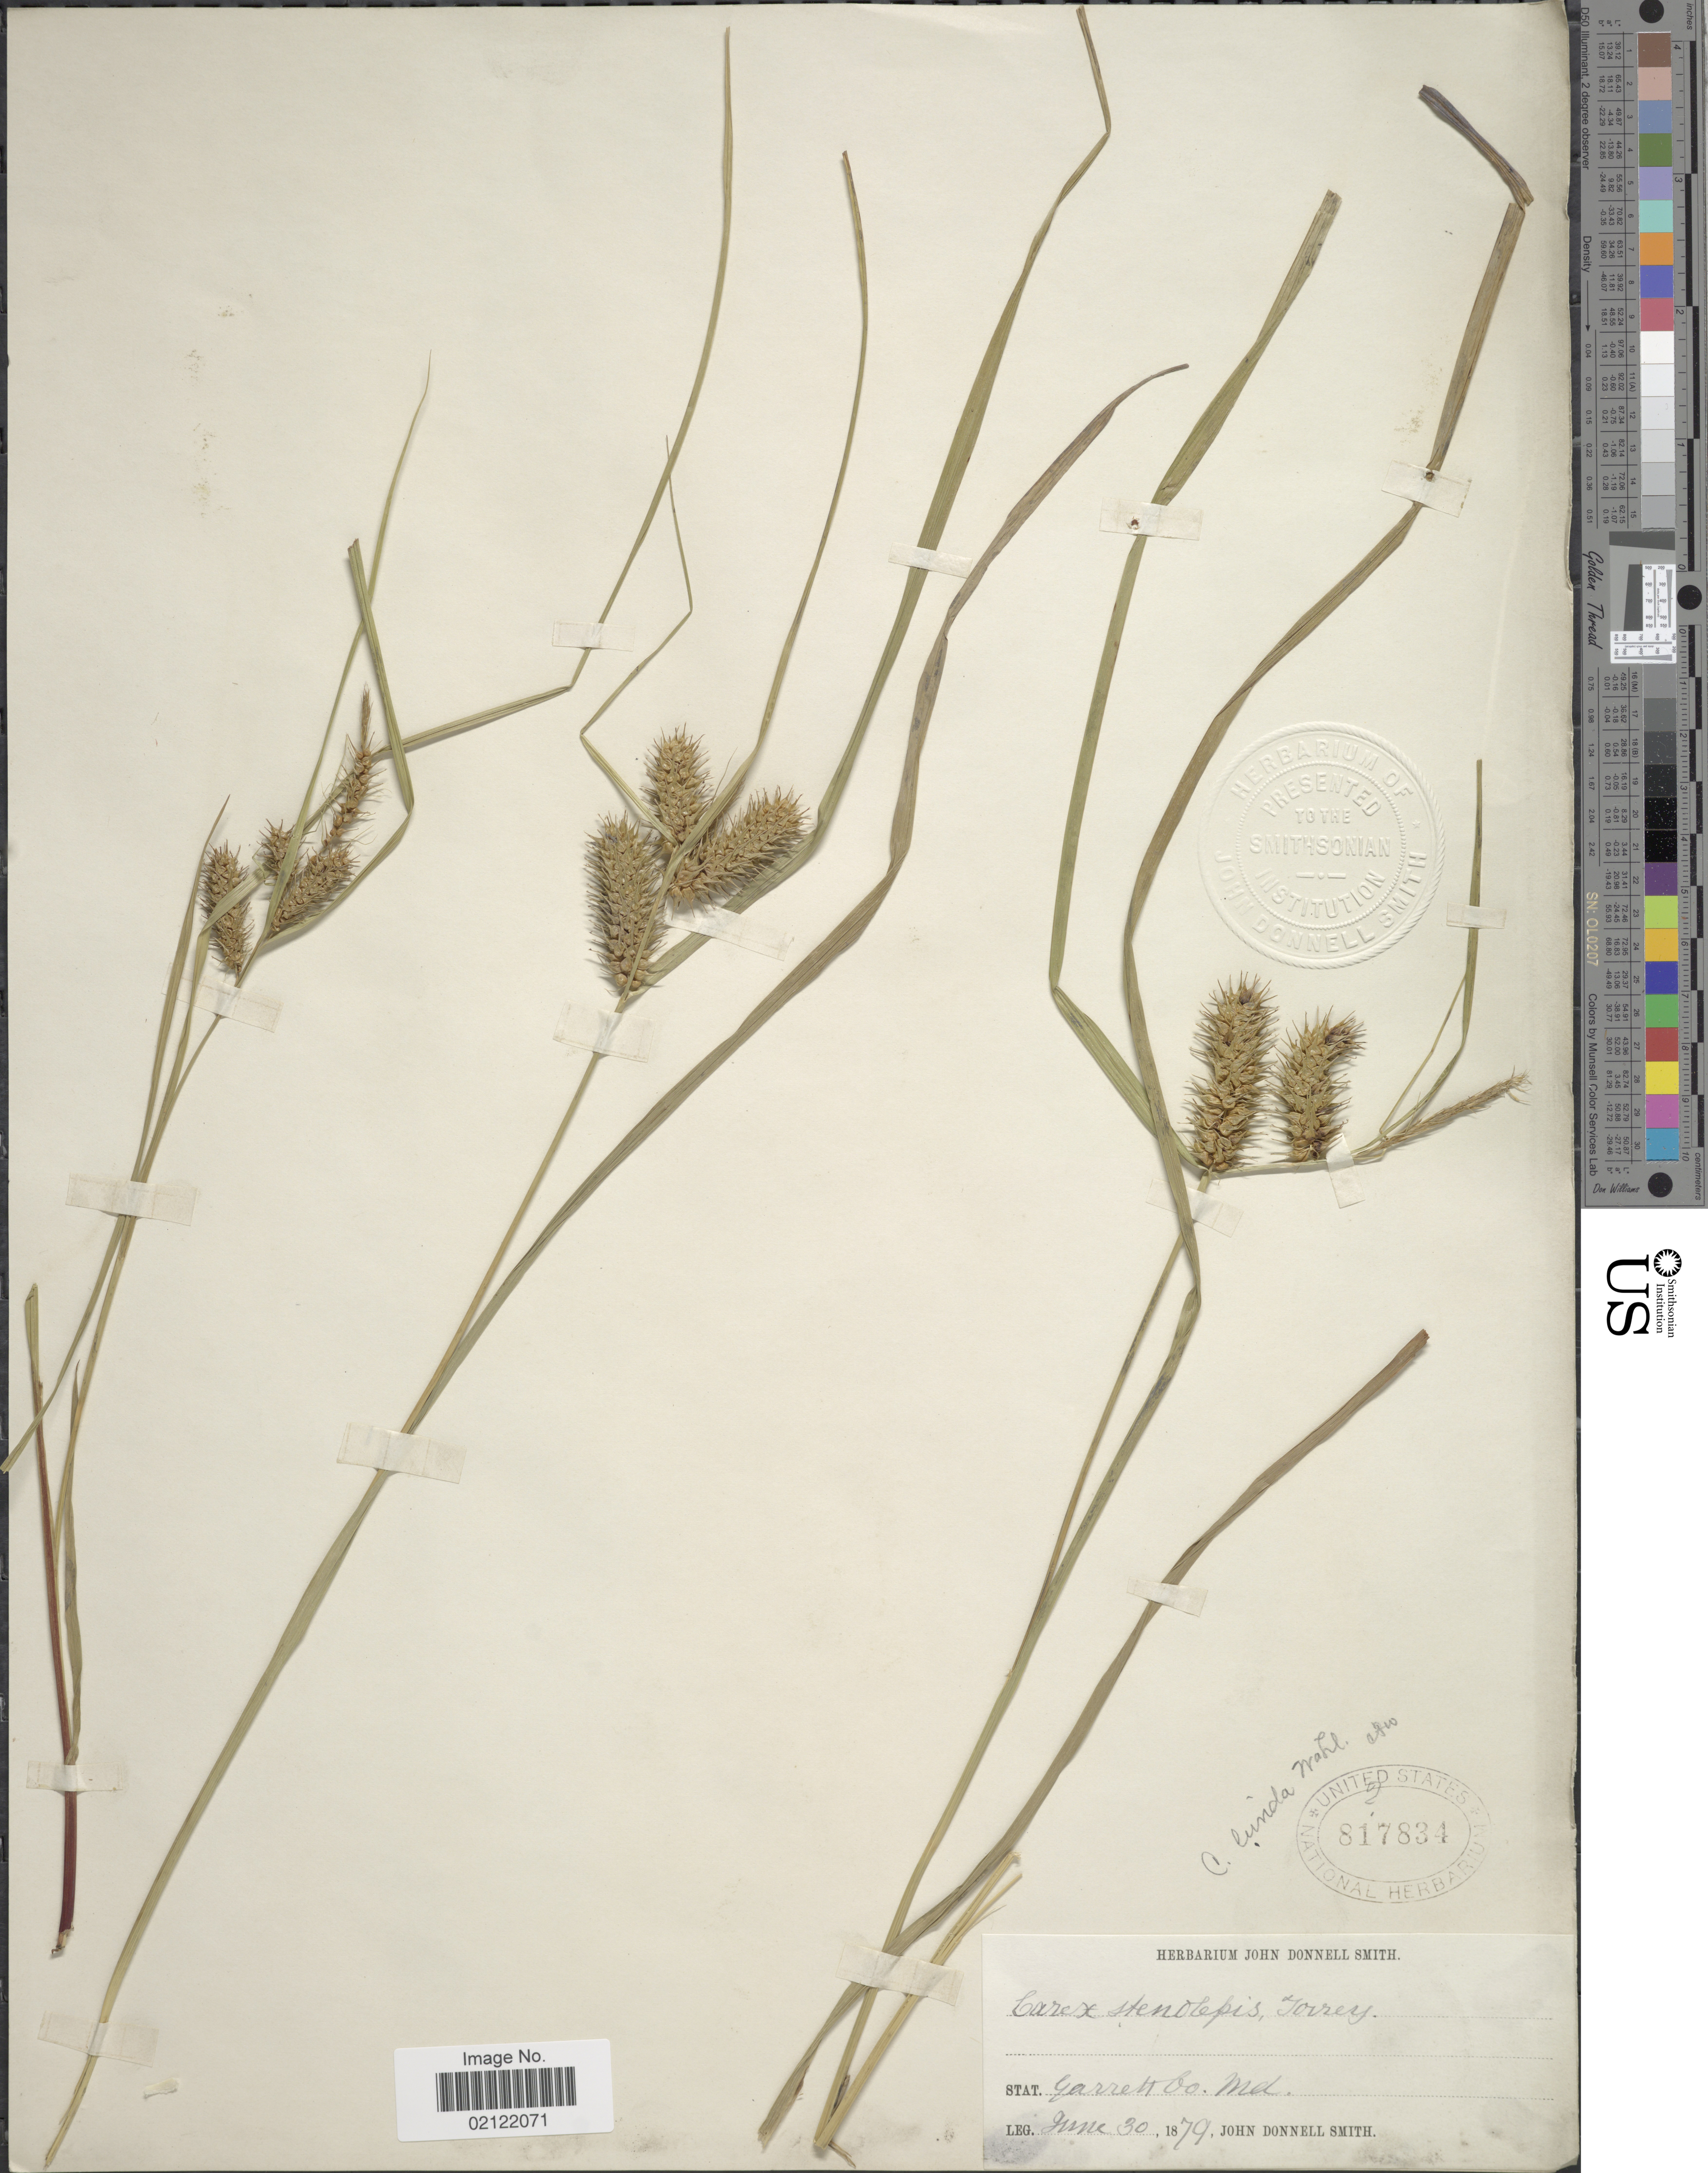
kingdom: Plantae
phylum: Tracheophyta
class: Liliopsida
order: Poales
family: Cyperaceae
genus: Carex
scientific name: Carex lurida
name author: Wahlenb.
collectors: J. Donnell Smith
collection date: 1879-06-30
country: United States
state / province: Maryland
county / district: Garrett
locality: Garrett Co., Md.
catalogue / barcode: US 817834